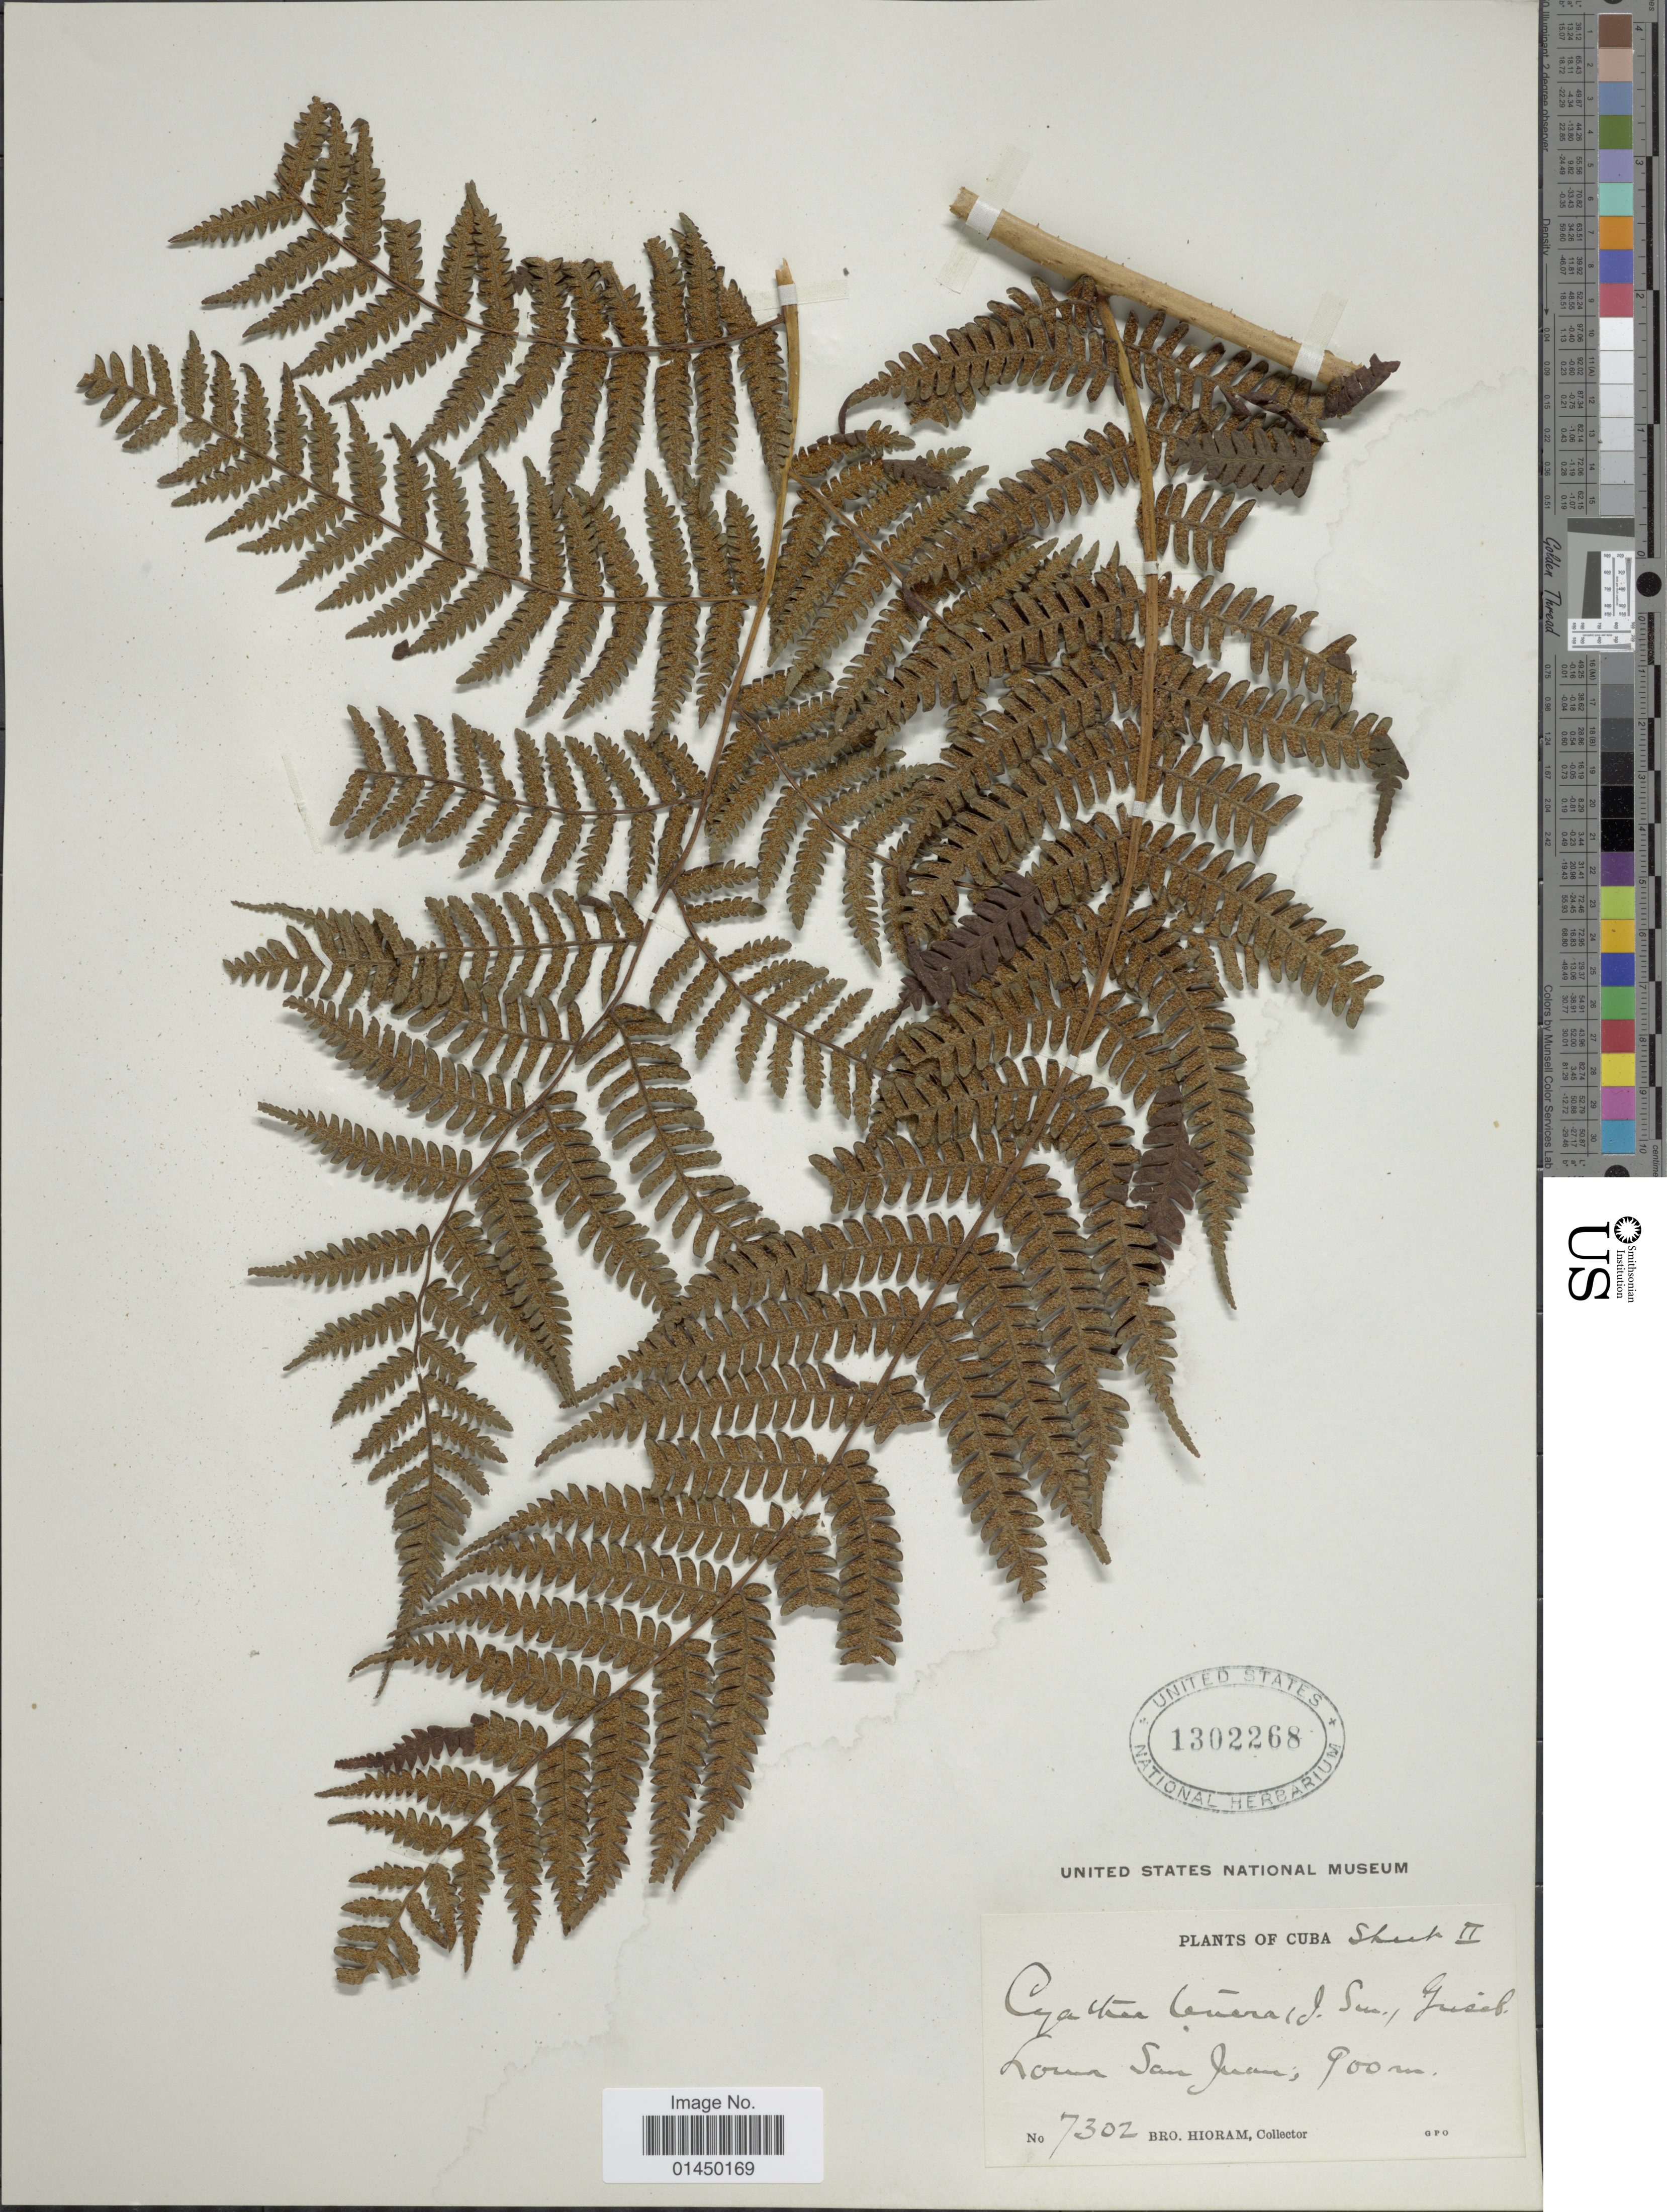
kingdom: Plantae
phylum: Tracheophyta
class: Polypodiopsida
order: Cyatheales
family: Cyatheaceae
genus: Cyathea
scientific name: Cyathea furfuracea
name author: Christ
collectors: Bro. Hioram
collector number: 7302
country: Cuba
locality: Loma San Juan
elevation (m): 900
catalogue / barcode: US 1302268